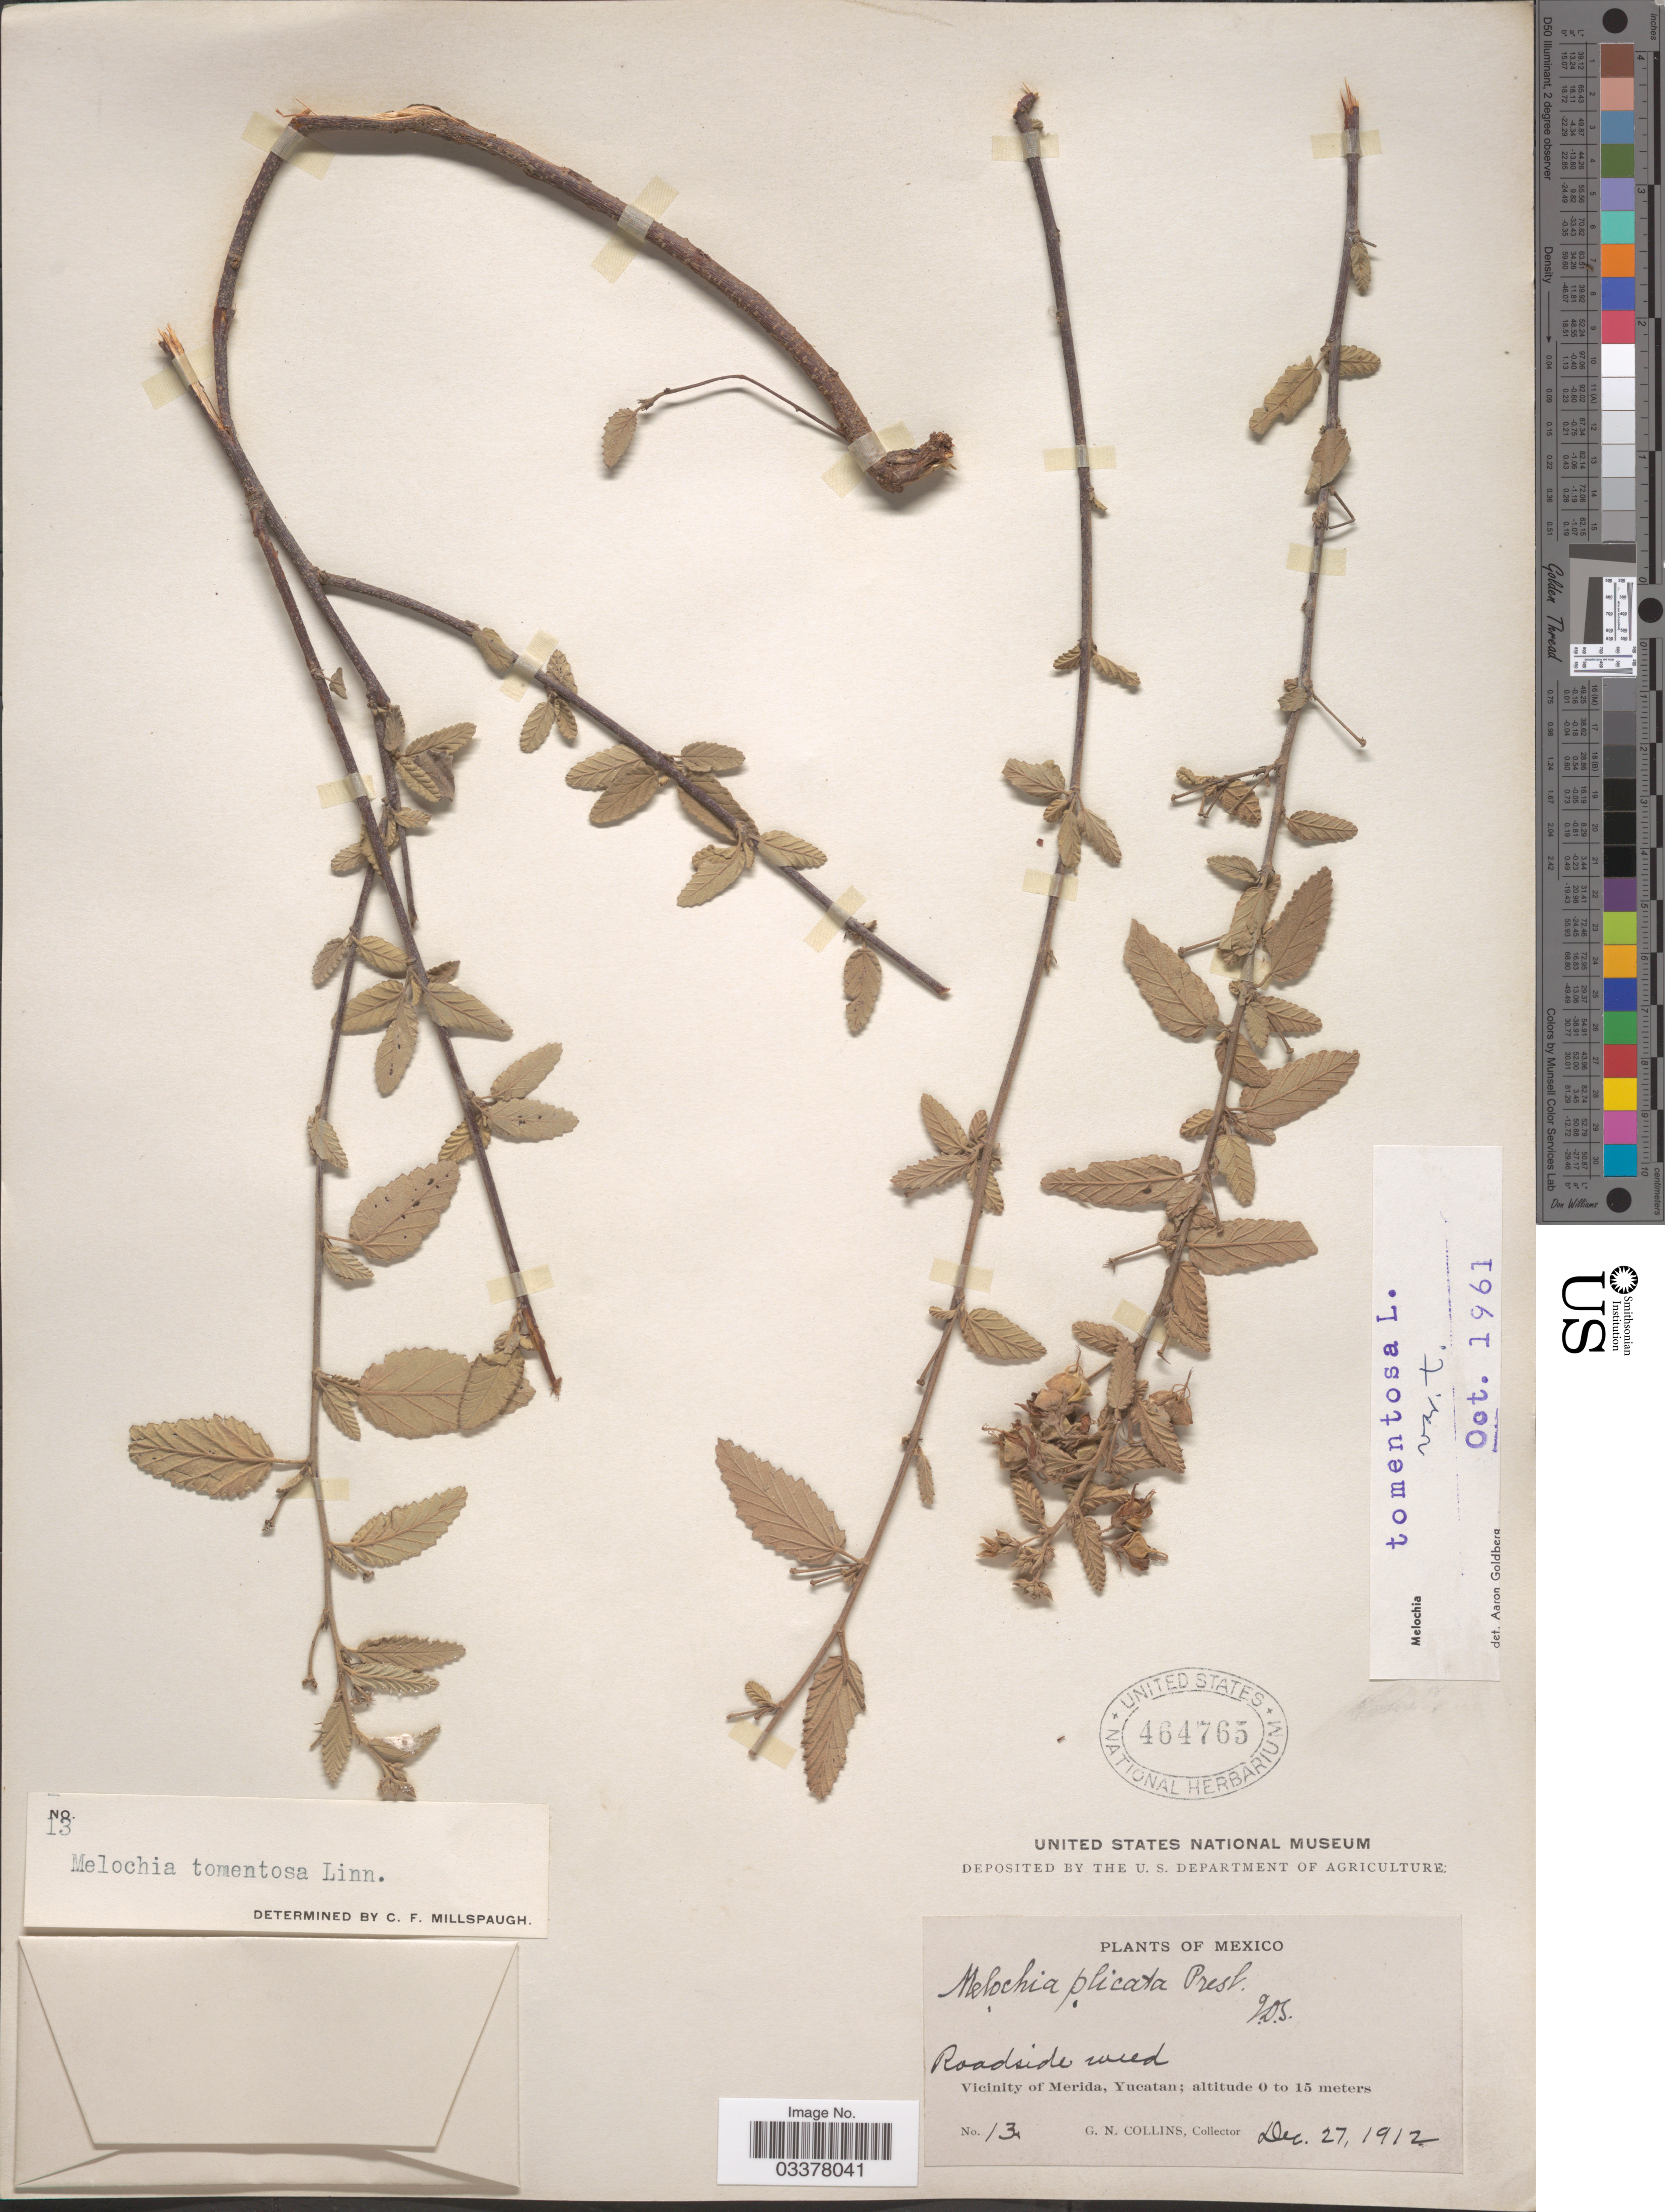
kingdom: Plantae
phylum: Tracheophyta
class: Magnoliopsida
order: Malvales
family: Malvaceae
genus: Melochia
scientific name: Melochia tomentosa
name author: L.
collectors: G. Collins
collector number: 13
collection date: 1912-12-27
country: Mexico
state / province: Yucatán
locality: Vicinity of Merida.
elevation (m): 0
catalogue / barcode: US 464765